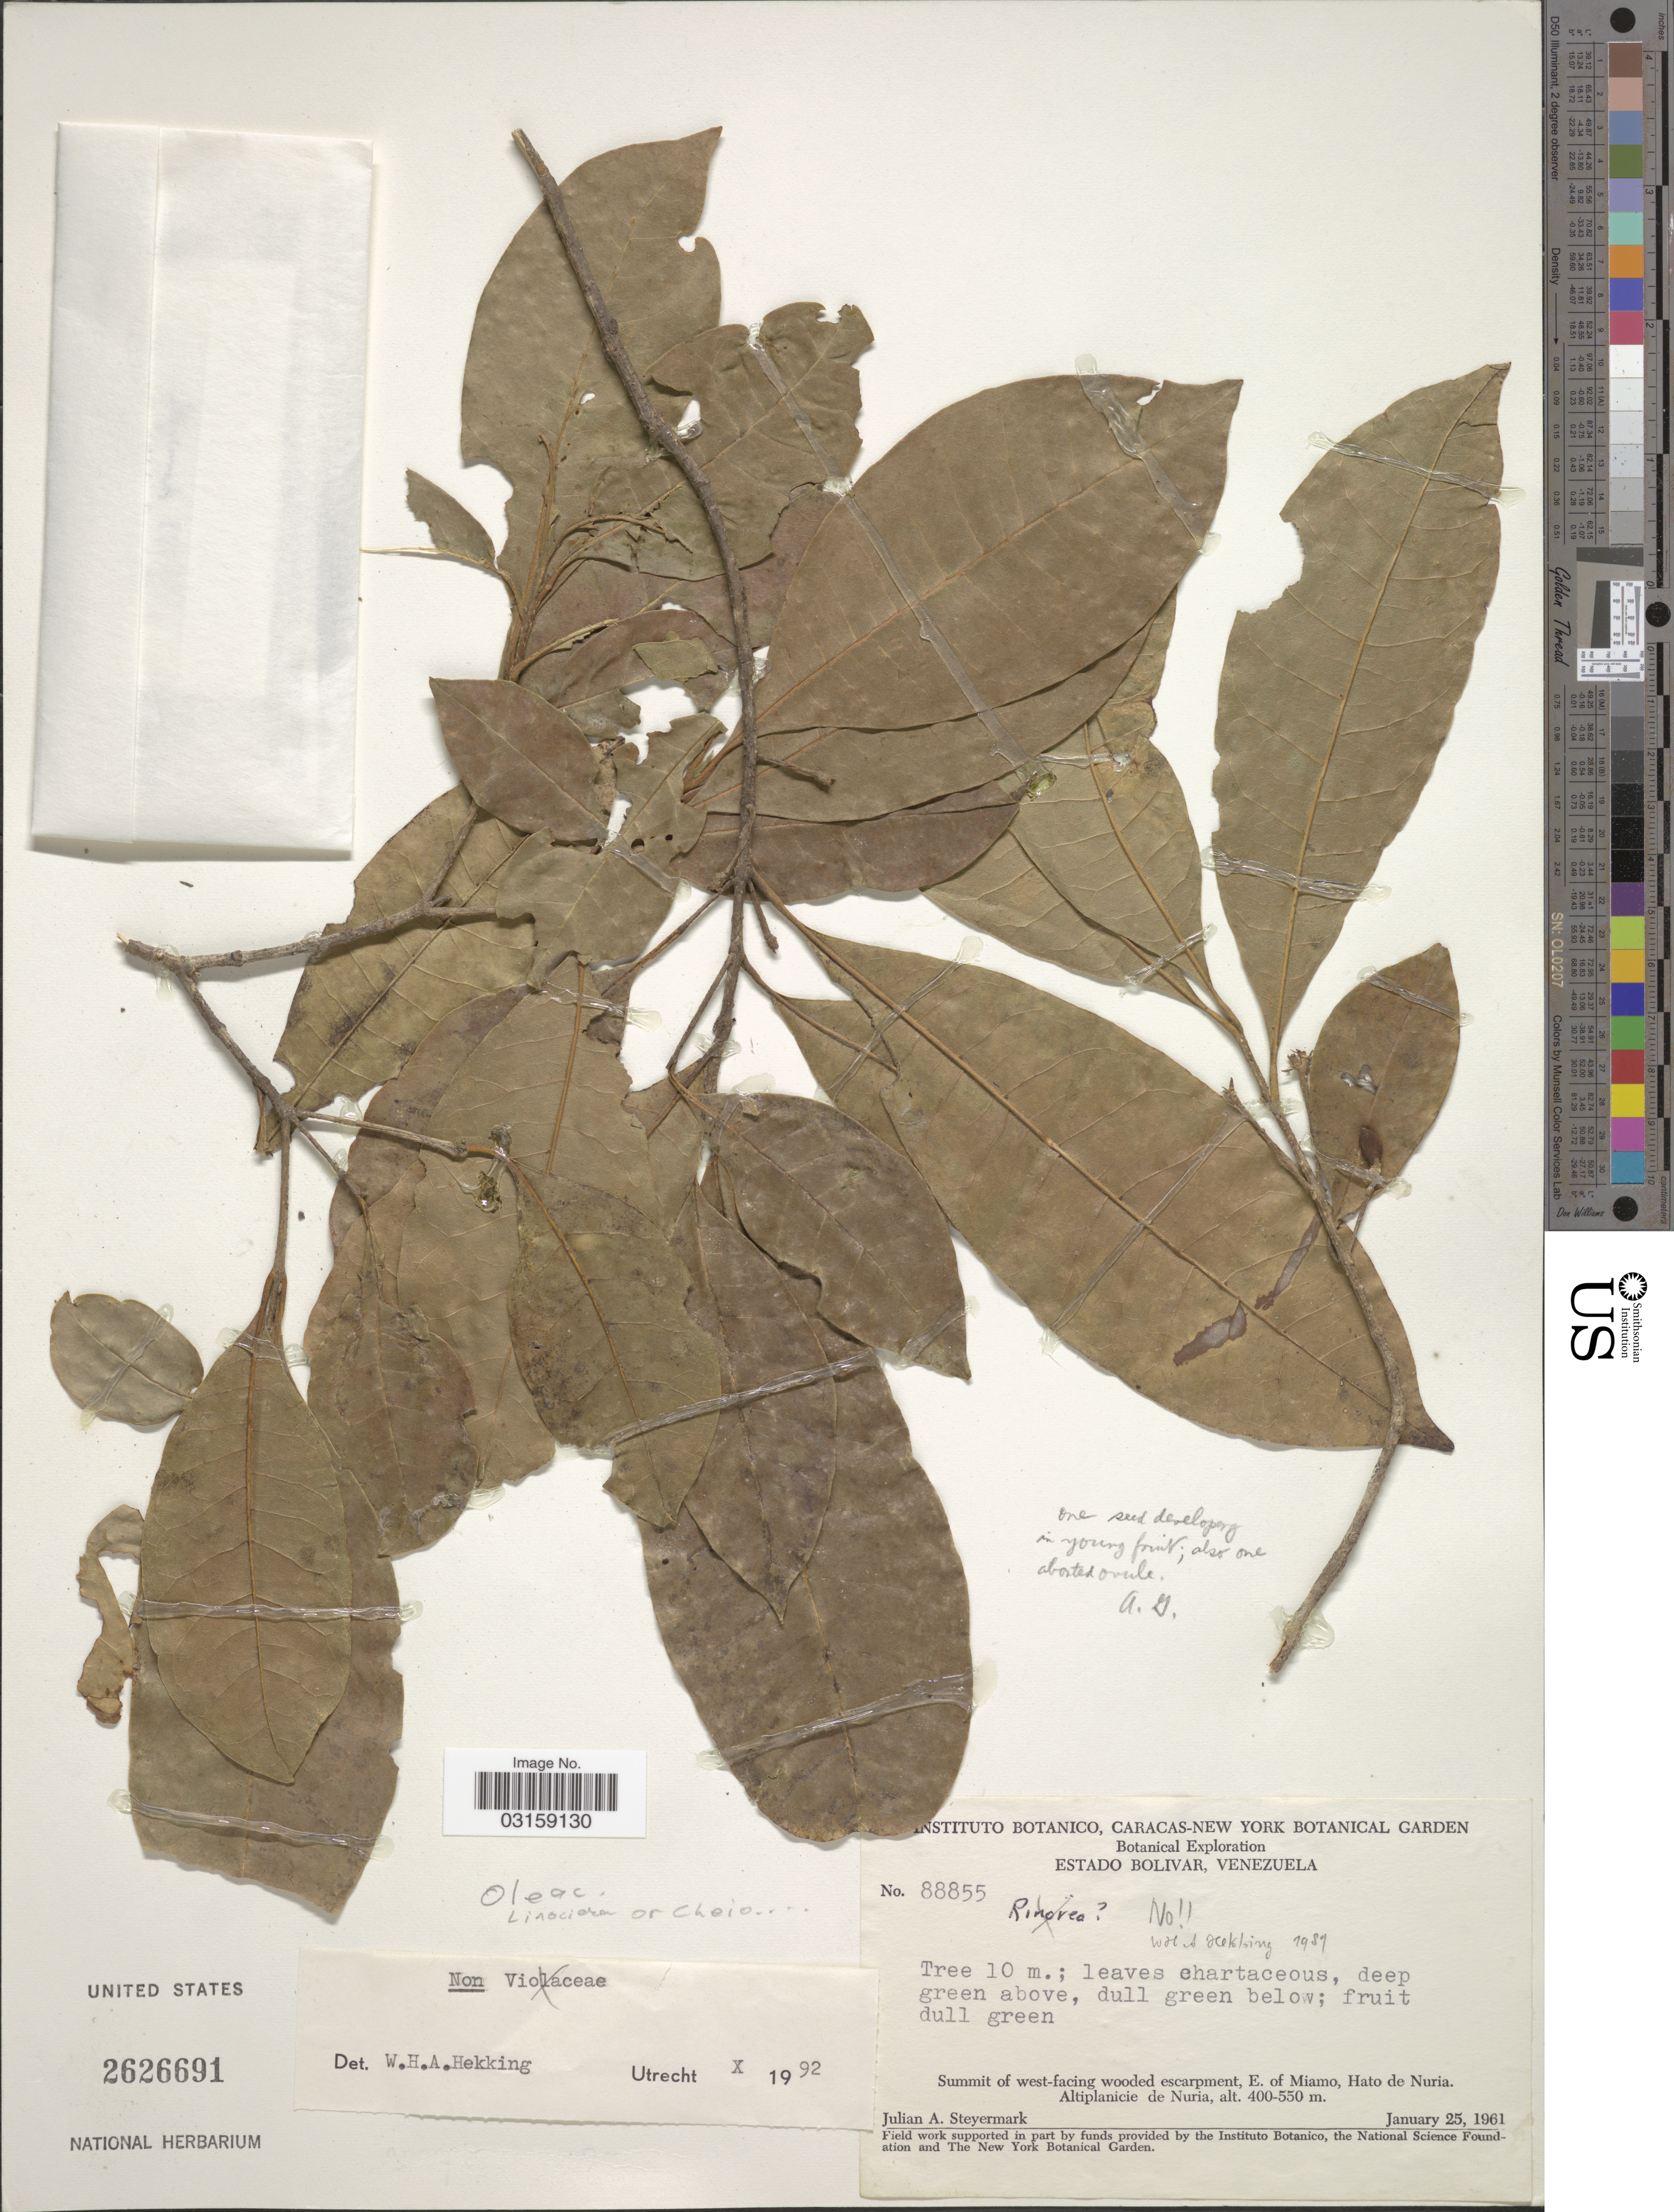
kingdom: Plantae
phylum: Tracheophyta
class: Magnoliopsida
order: Lamiales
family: Oleaceae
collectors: J. Steyermark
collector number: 88855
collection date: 1961-01-25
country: Venezuela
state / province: Bolivar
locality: Summit of west-facing wooded escarpment, E. of Miamo, Hato de Nuria. Altiplanicie de Nuria.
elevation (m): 400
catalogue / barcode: US 2626691